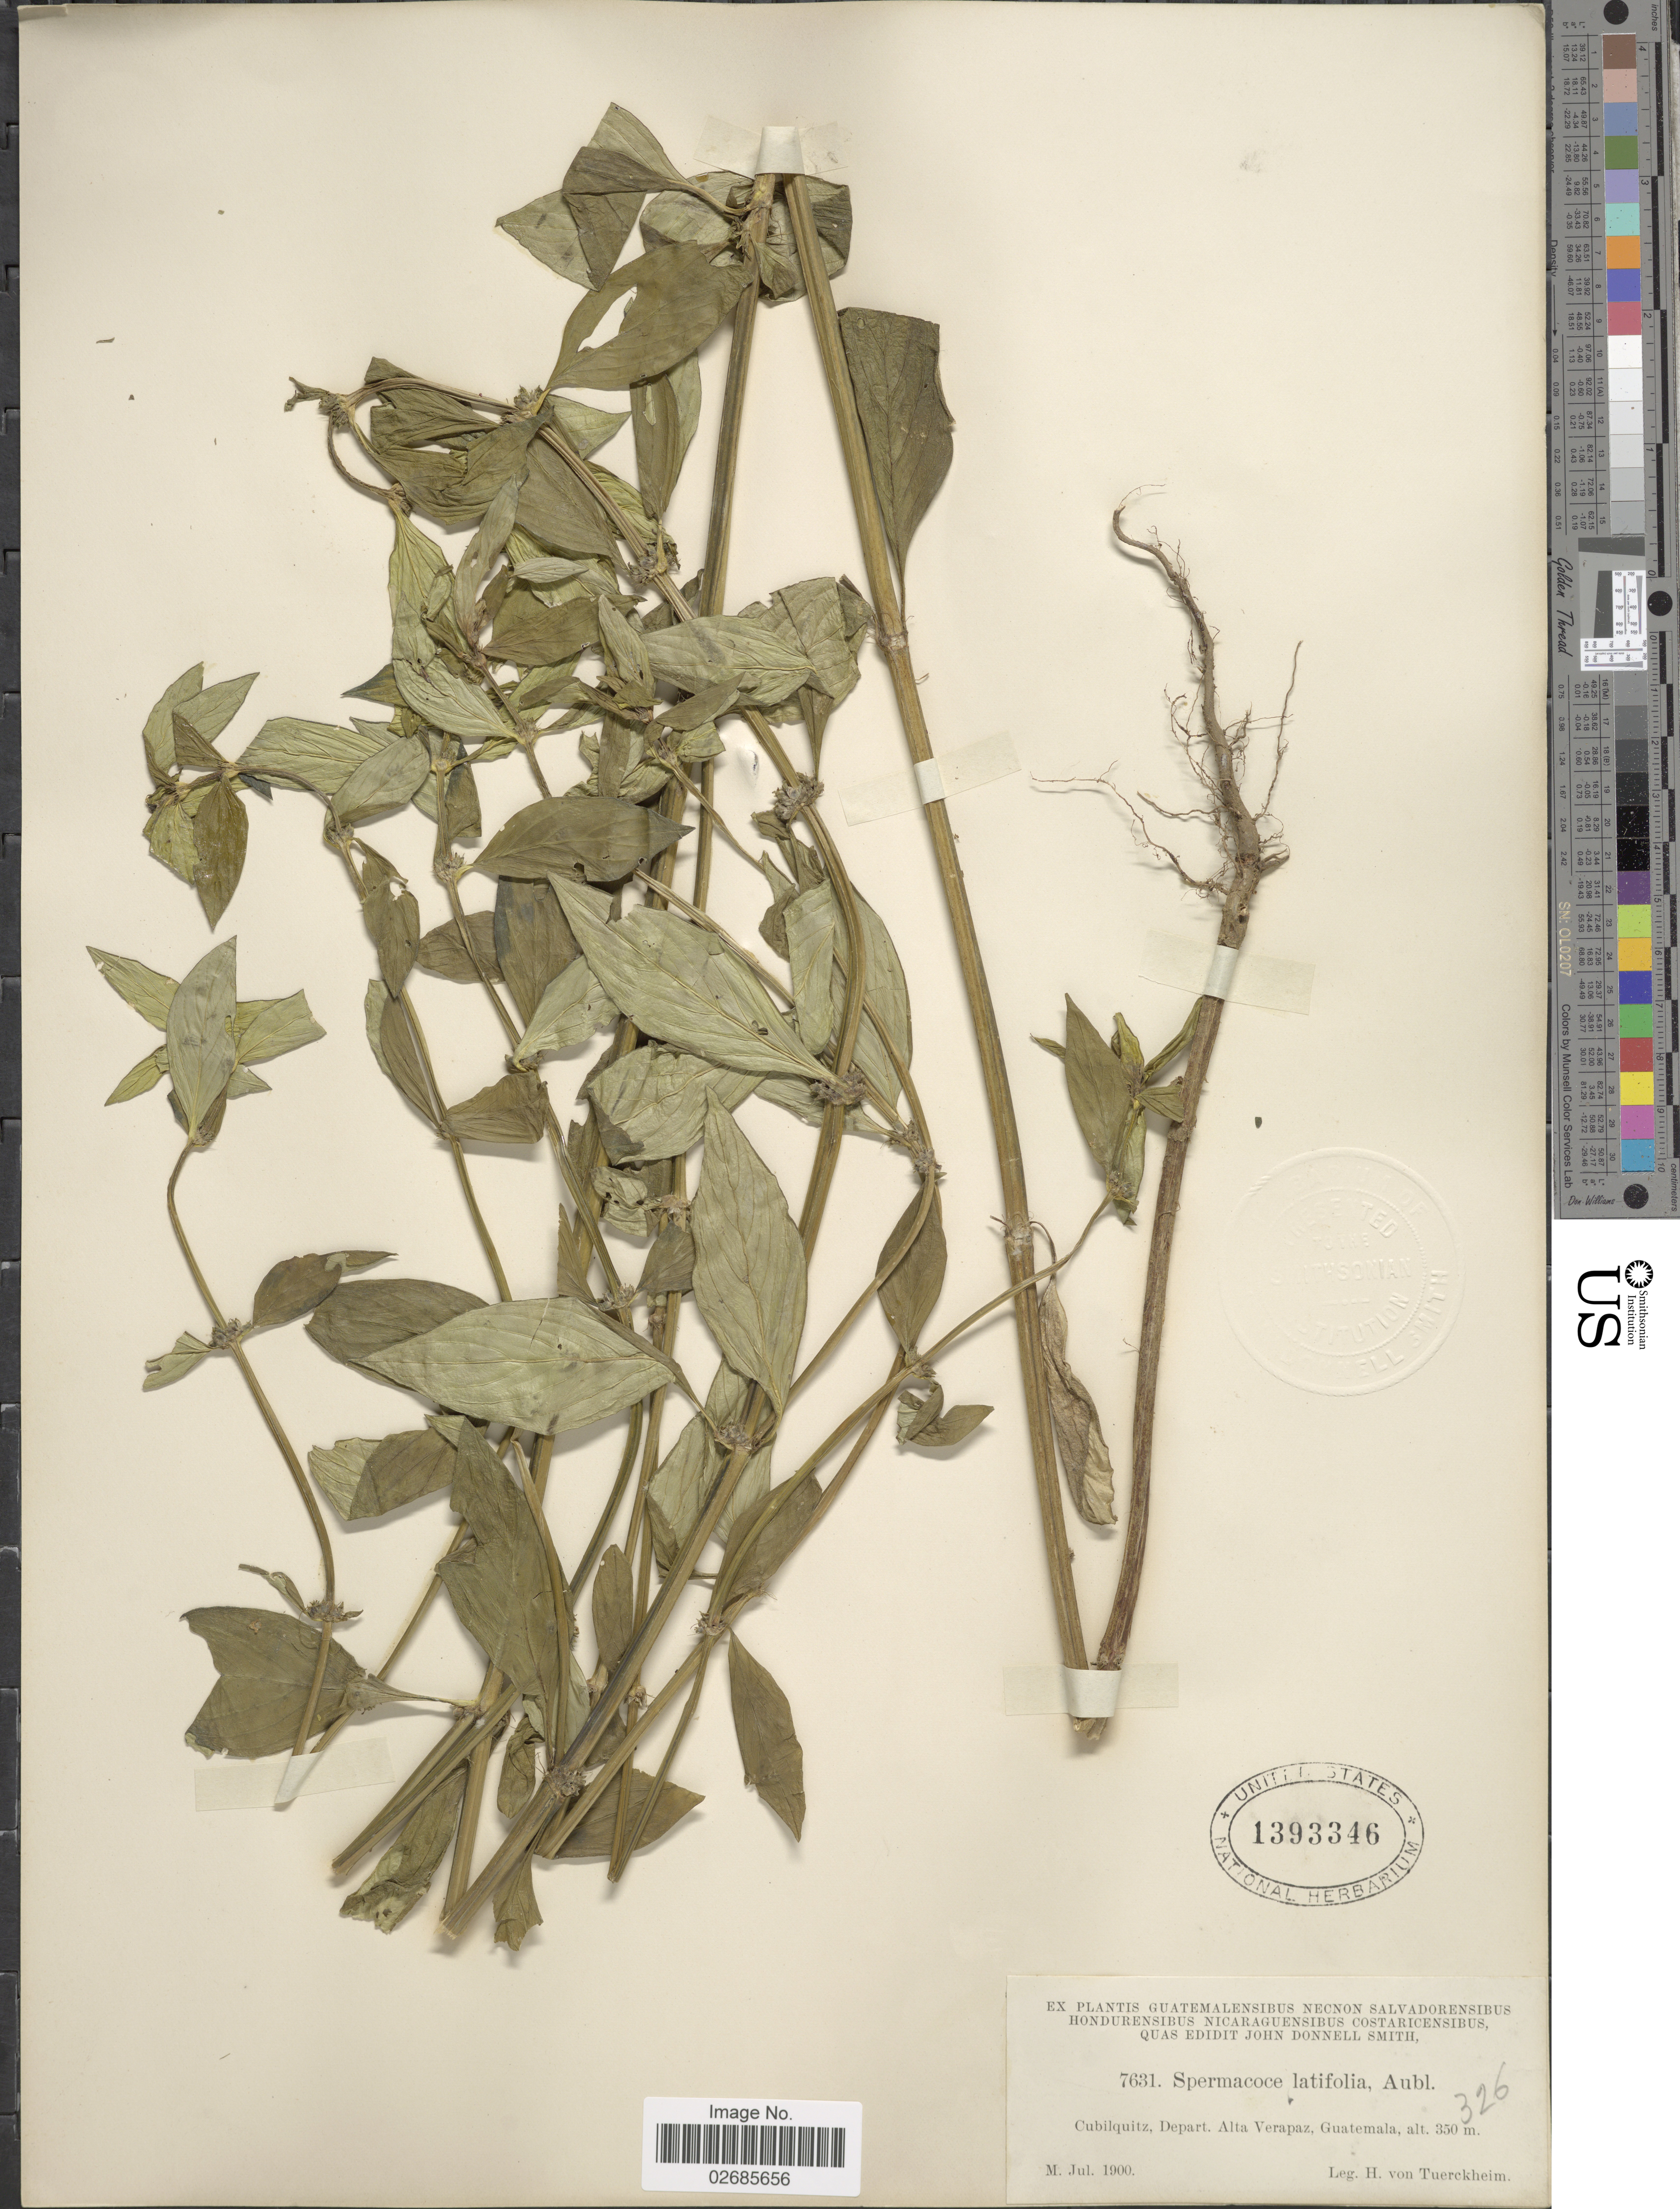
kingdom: Plantae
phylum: Tracheophyta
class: Magnoliopsida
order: Gentianales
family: Rubiaceae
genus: Borreria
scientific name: Borreria latifolia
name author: (Aubl.) K. Schum.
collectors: H. von Türckheim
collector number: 7631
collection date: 1900-07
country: Guatemala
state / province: Alta Verapaz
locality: Cubilquitz, Depart. Alta Verapaz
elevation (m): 350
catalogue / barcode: US 1393346